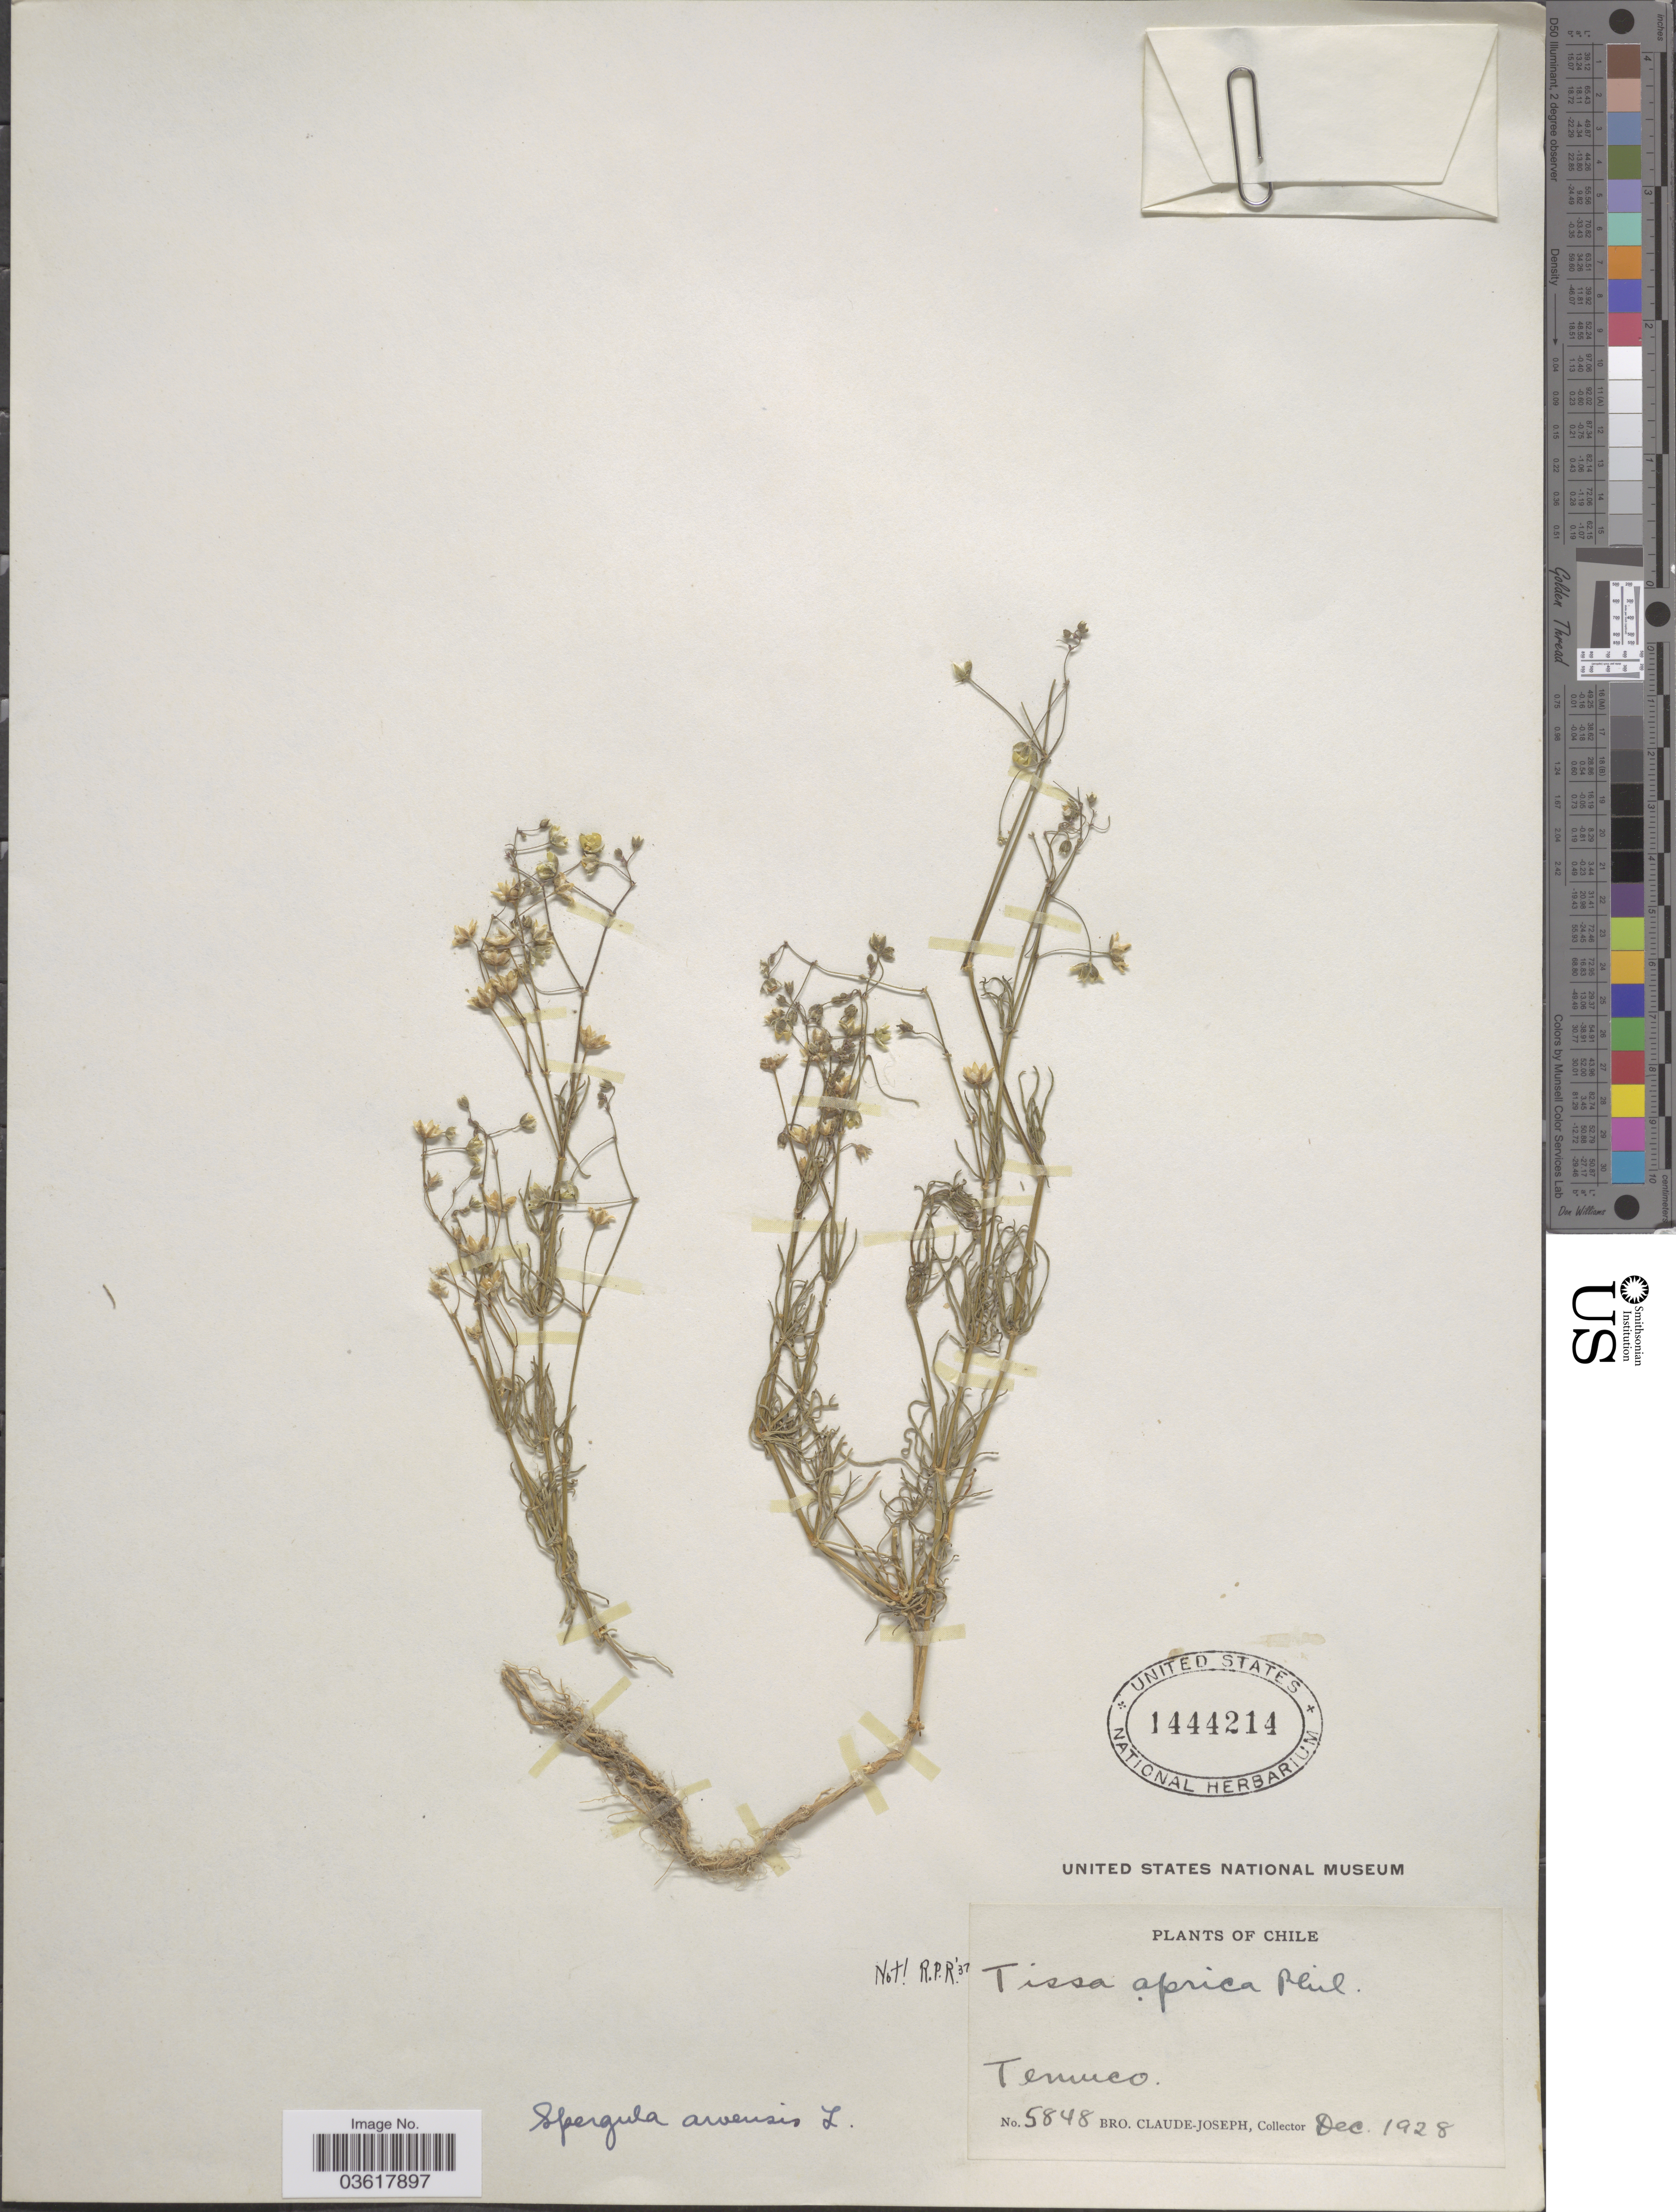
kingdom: Plantae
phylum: Tracheophyta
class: Magnoliopsida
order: Caryophyllales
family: Caryophyllaceae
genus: Spergula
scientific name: Spergula arvensis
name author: L.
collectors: Bro. Claude-Joseph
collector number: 5848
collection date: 1928-12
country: Chile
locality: Temuco.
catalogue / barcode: US 1444214